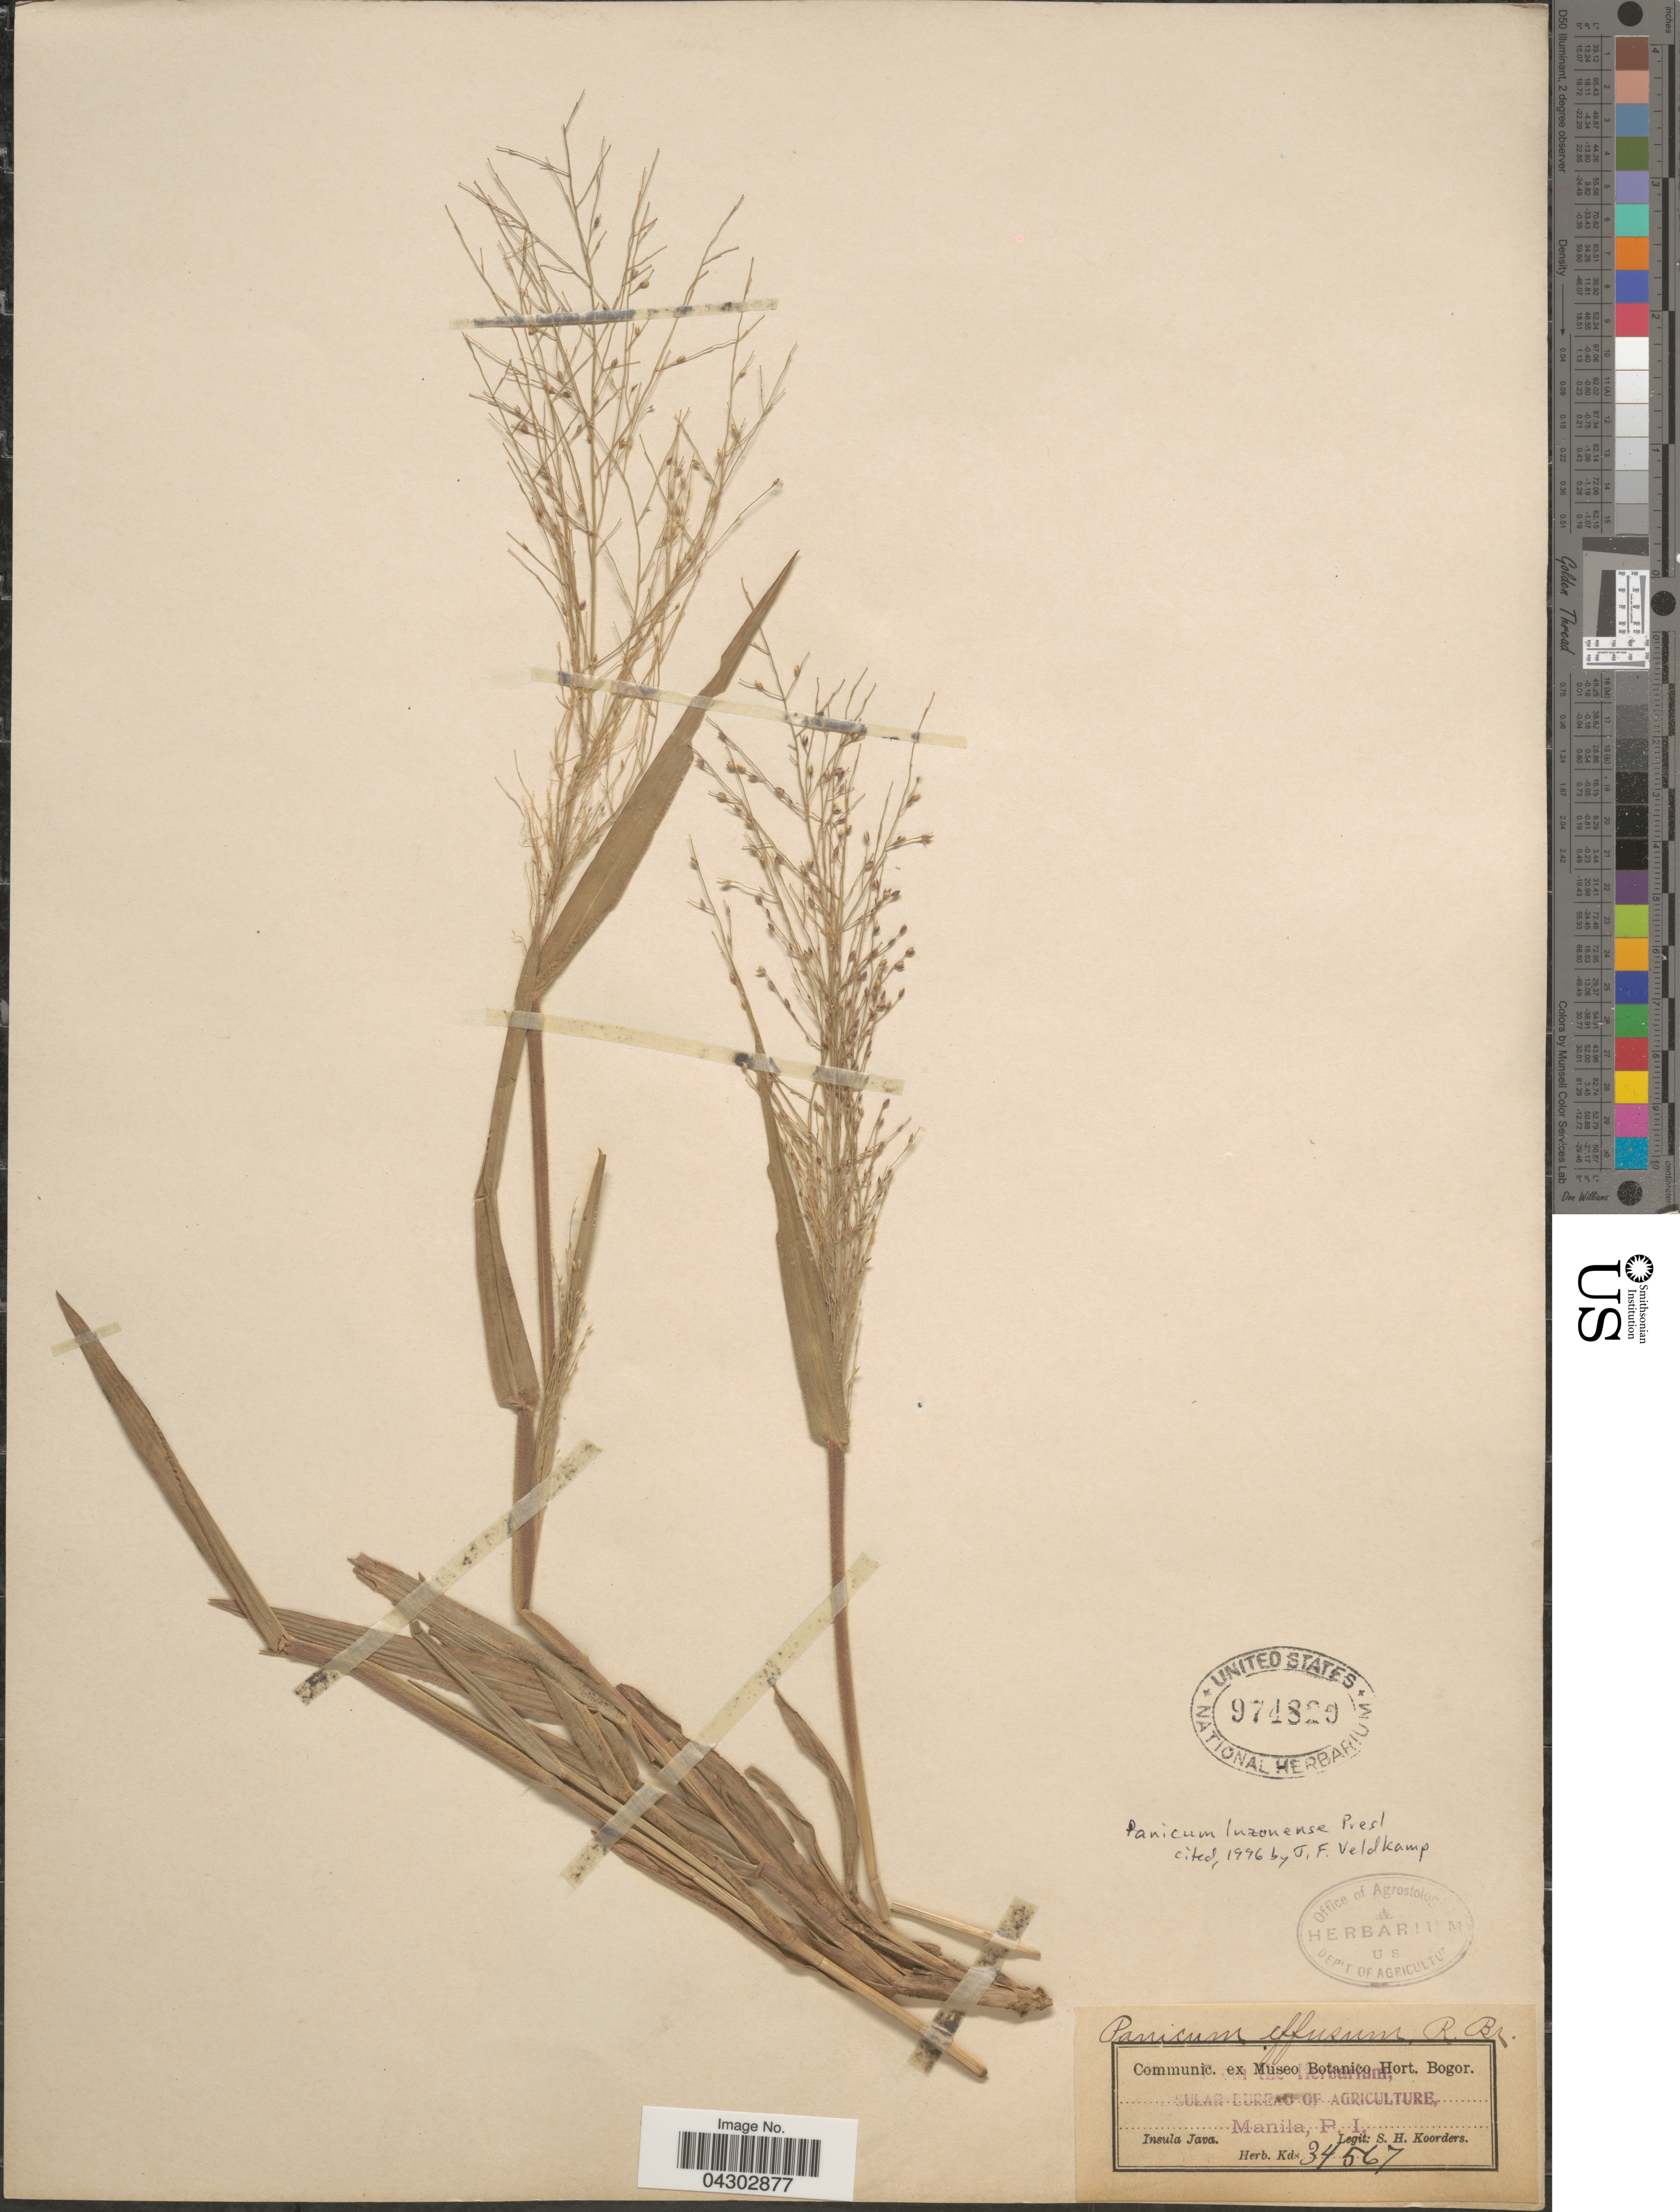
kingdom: Plantae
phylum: Tracheophyta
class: Liliopsida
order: Poales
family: Poaceae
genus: Panicum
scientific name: Panicum luzonense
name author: J. Presl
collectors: S. H. Koorders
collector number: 34567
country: Indonesia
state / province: Java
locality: Insula Java.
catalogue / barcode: US 974820